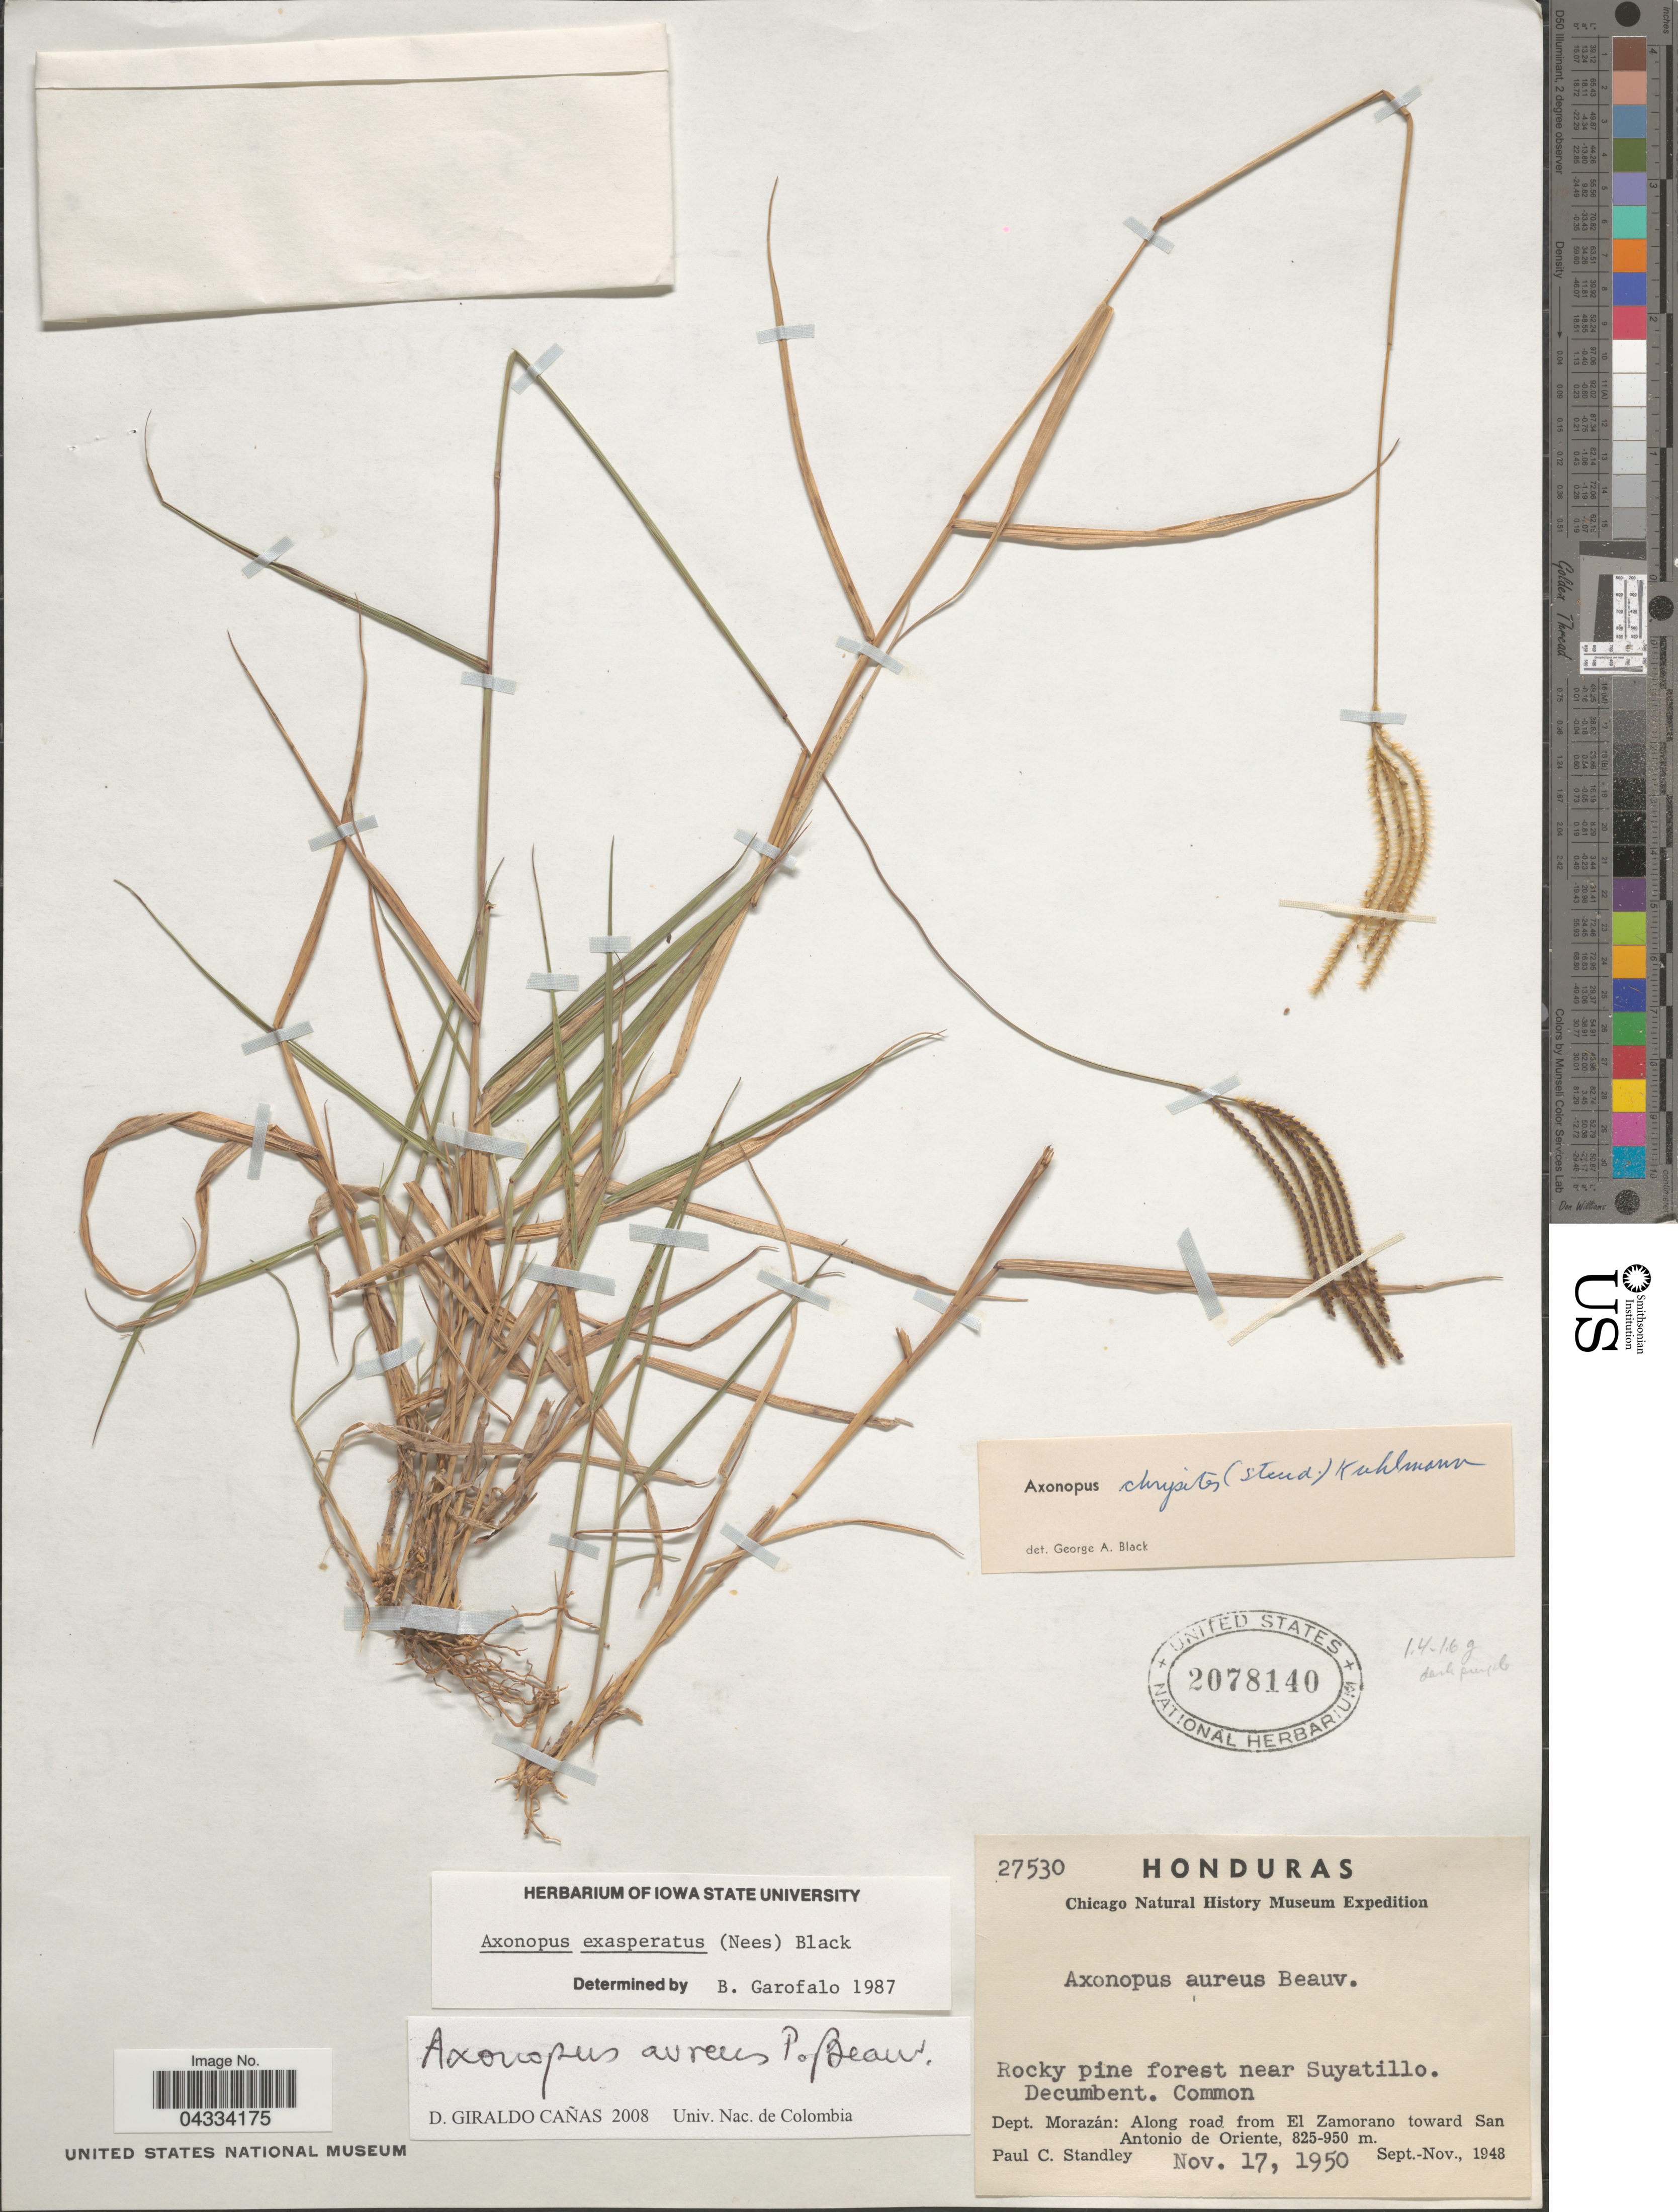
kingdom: Plantae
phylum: Tracheophyta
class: Liliopsida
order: Poales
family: Poaceae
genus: Axonopus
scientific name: Axonopus aureus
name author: P. Beauv.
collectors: P. C. Standley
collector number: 27530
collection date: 1950-11-17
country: Honduras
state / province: Fco. Morazán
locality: Chicago Natural History Museum Expedition. Rocky pine forest near Suyatillo. Dept. Morazán: Along road from El Zamorano toward San Antonio de Oriente.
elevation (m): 825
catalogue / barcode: US 2078140